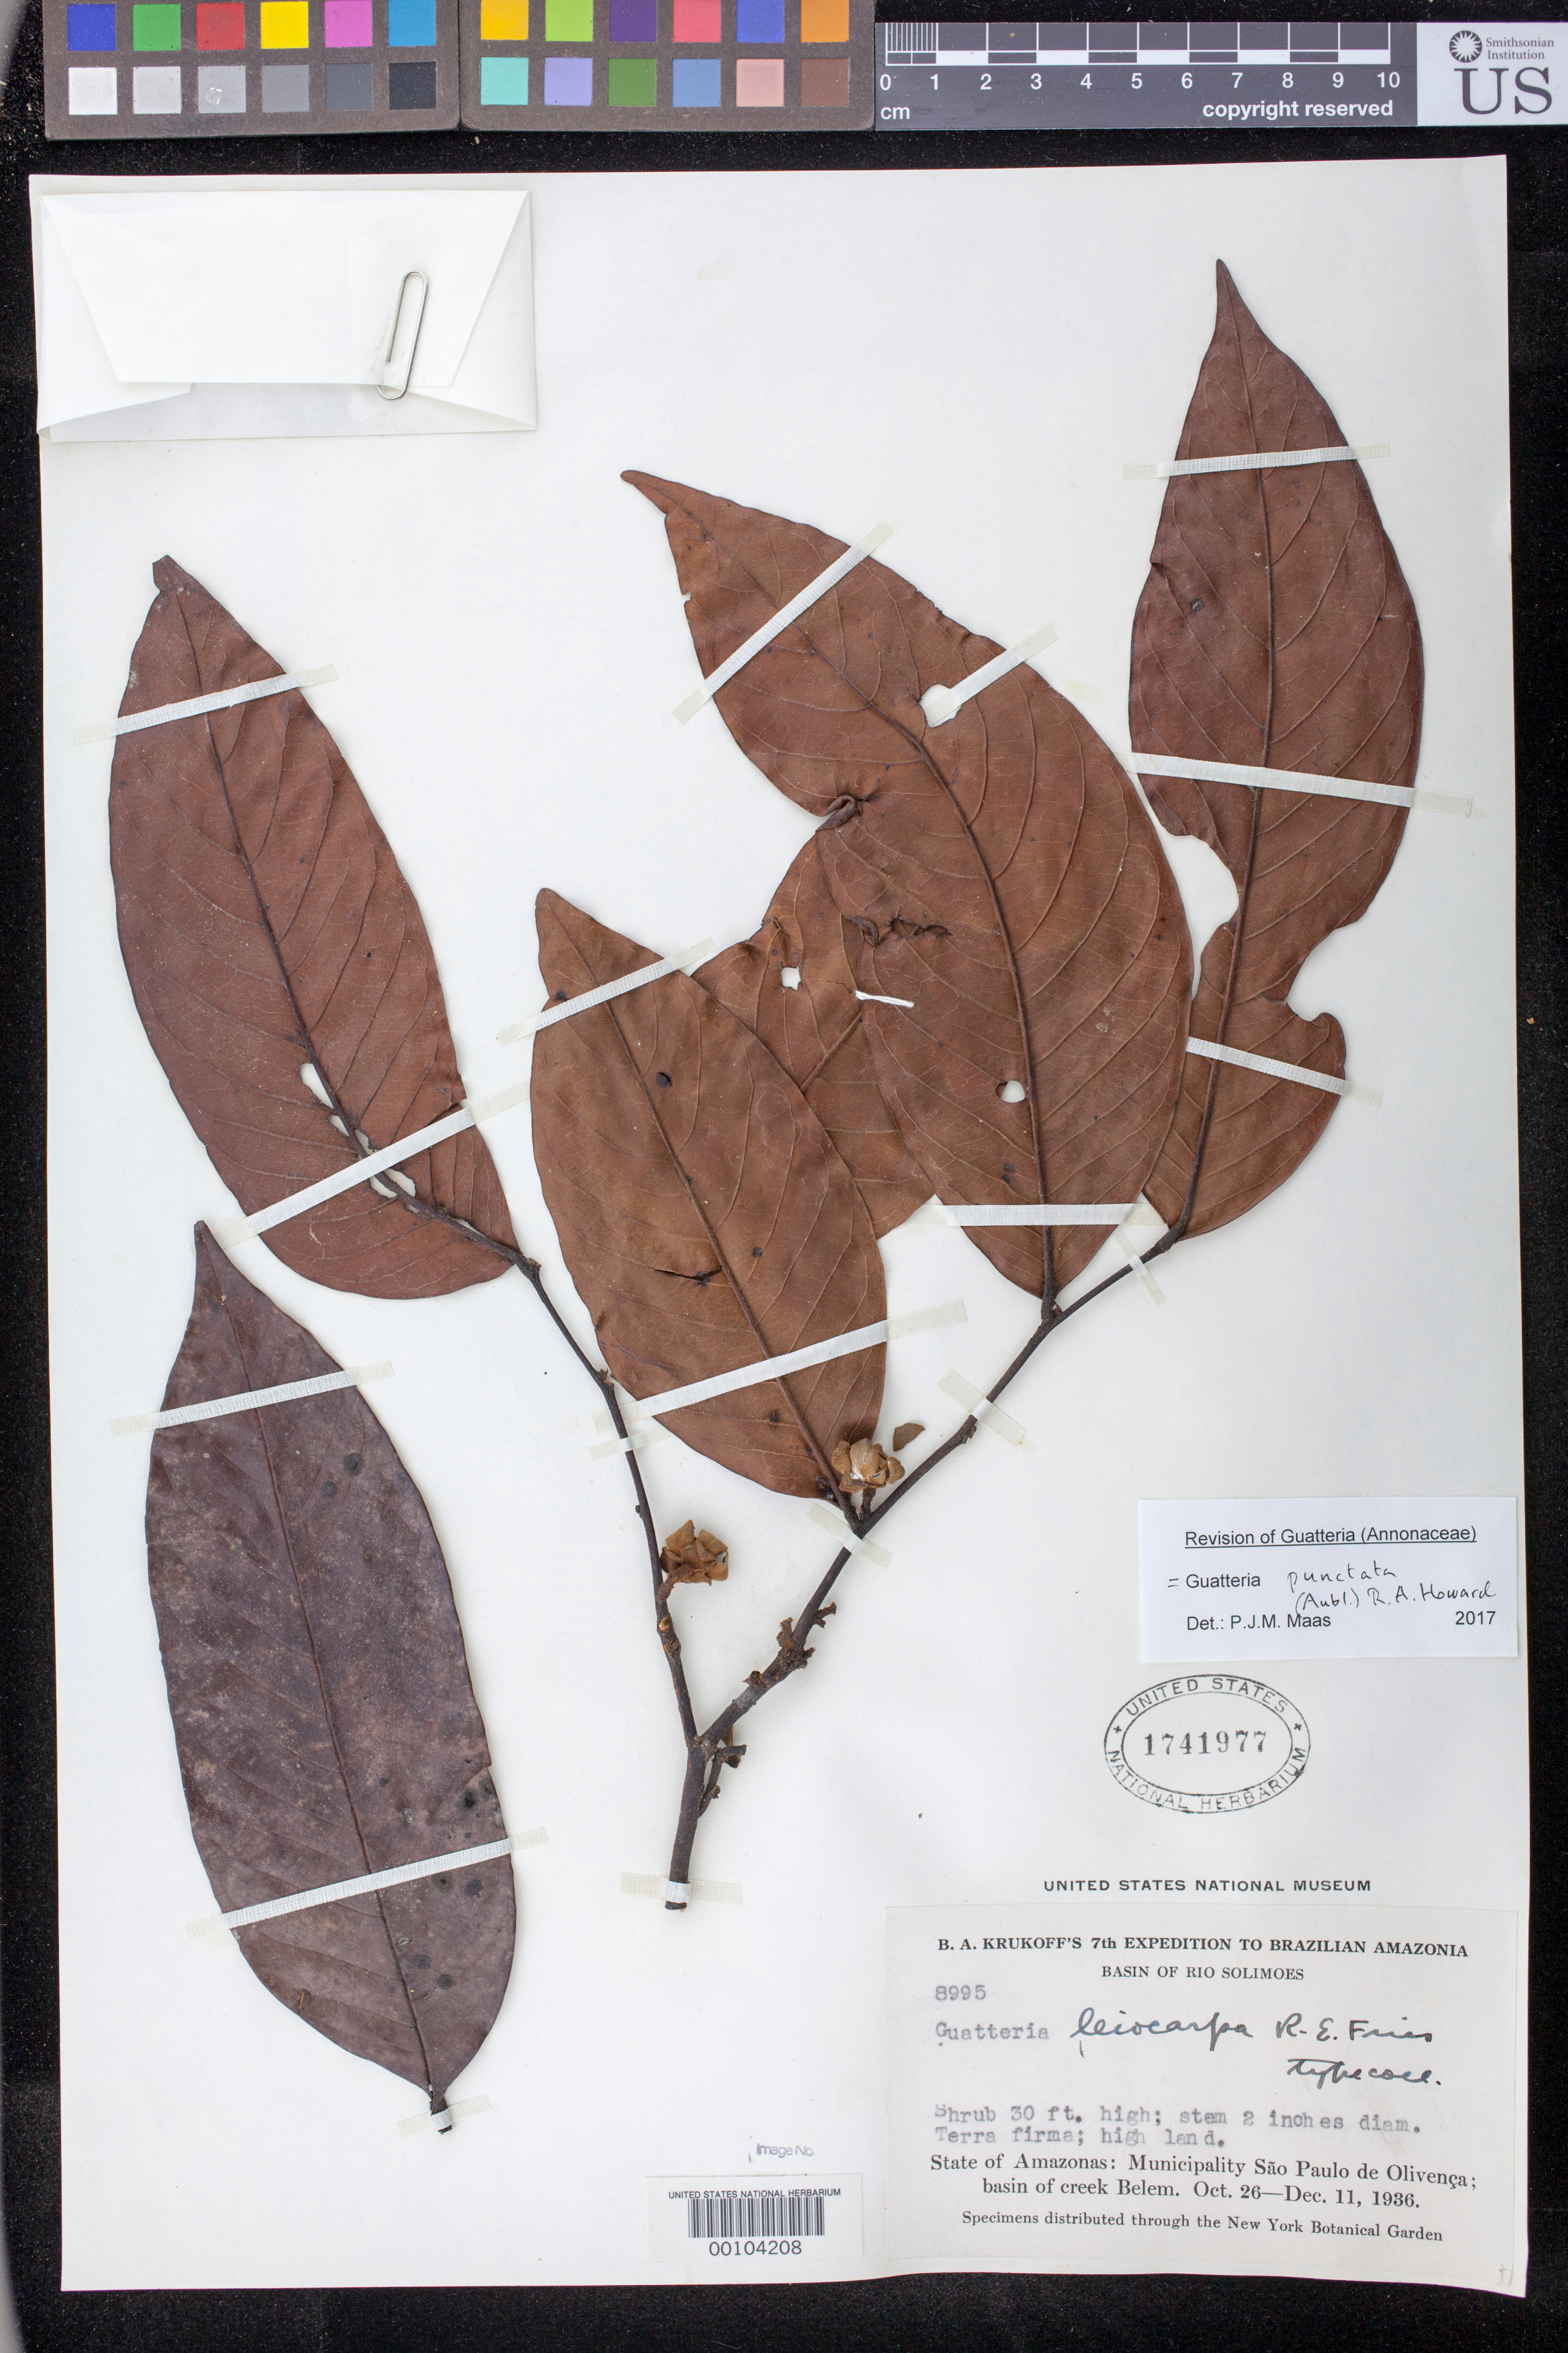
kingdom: Plantae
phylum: Tracheophyta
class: Magnoliopsida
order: Magnoliales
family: Annonaceae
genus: Guatteria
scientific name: Guatteria leiocarpa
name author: R.E. Fr.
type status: Isotype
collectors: B. A. Krukoff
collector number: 8995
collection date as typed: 26 Oct 1936 to 11 Dec 1936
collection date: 1936-10-26/1936-12-11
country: Brazil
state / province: Amazonas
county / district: São Paulo de Olivença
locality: Basin of Creek Belem.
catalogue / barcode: US 1741977